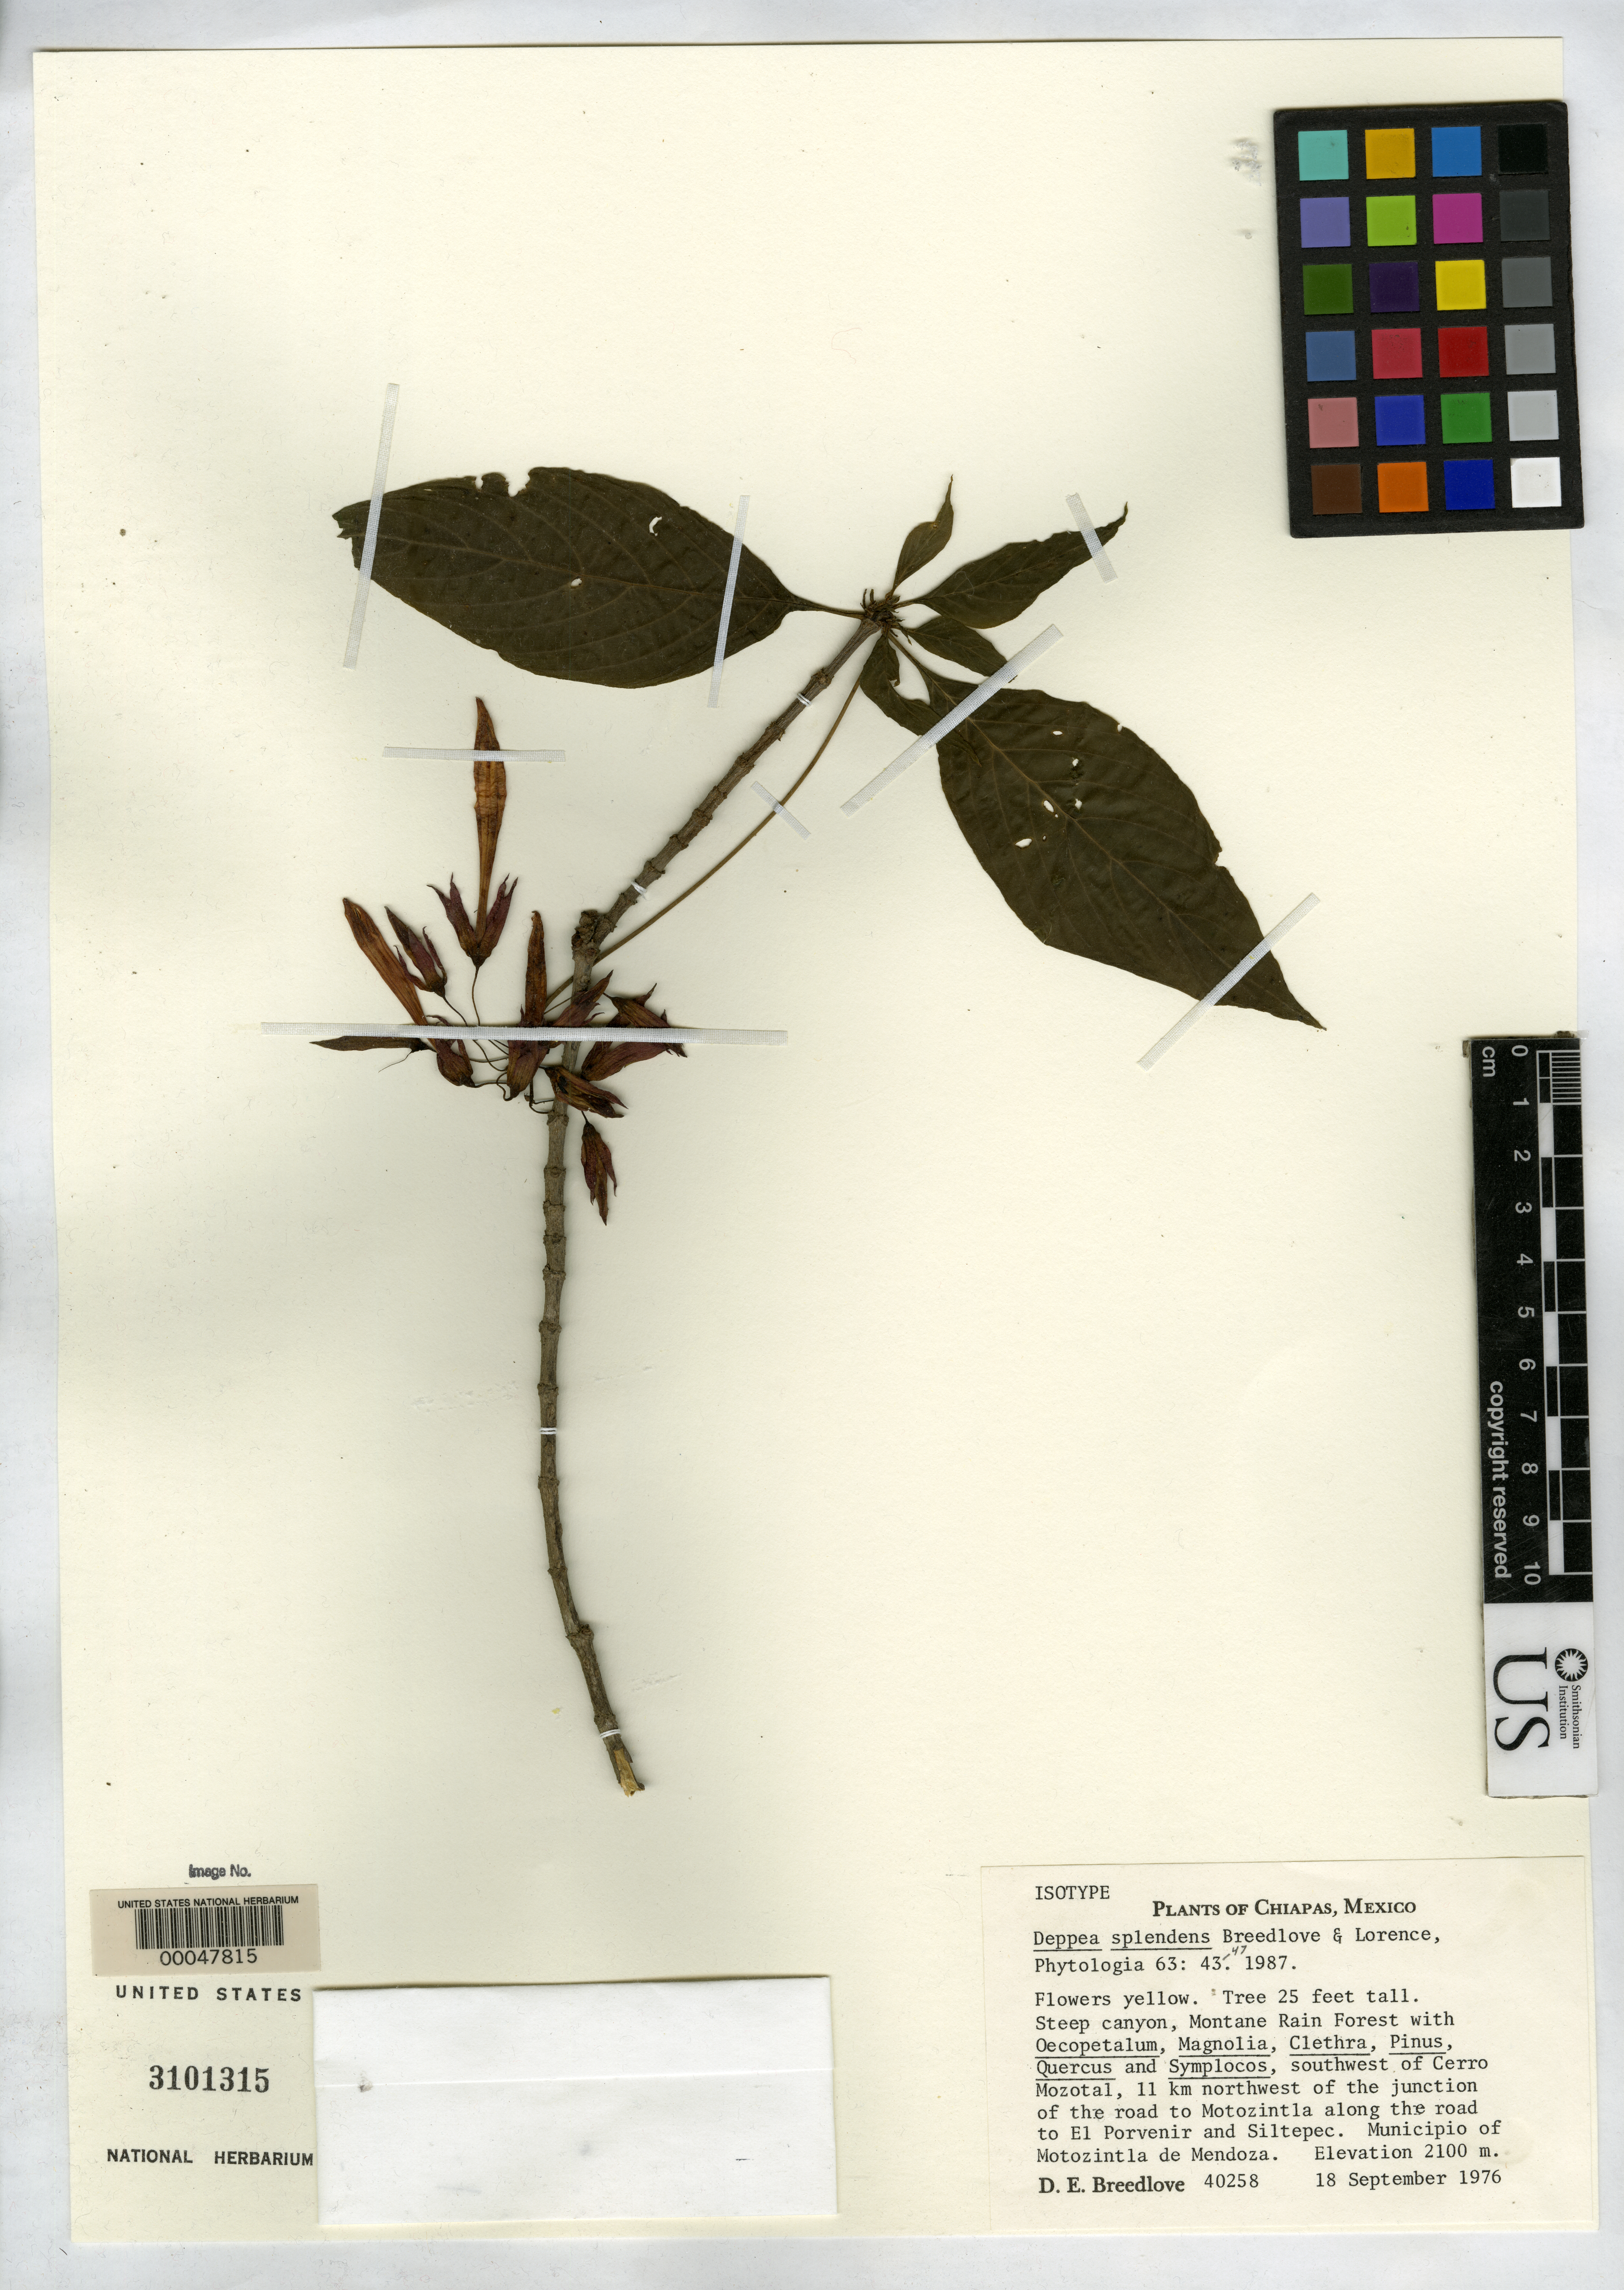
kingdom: Plantae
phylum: Tracheophyta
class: Magnoliopsida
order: Gentianales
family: Rubiaceae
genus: Deppea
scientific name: Deppea splendens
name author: Breedlove & Lorence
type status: Isotype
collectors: D. E. Breedlove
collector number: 40258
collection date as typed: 18 Sep 1976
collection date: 1976-09-18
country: Mexico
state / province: Chiapas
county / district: Motozintla de Mendoza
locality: SW of Cerro Mozotal, 11 km NW of junction of rd to Motozintla along the rd to El Porvenir and Siltepec.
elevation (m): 2100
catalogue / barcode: US 3101315